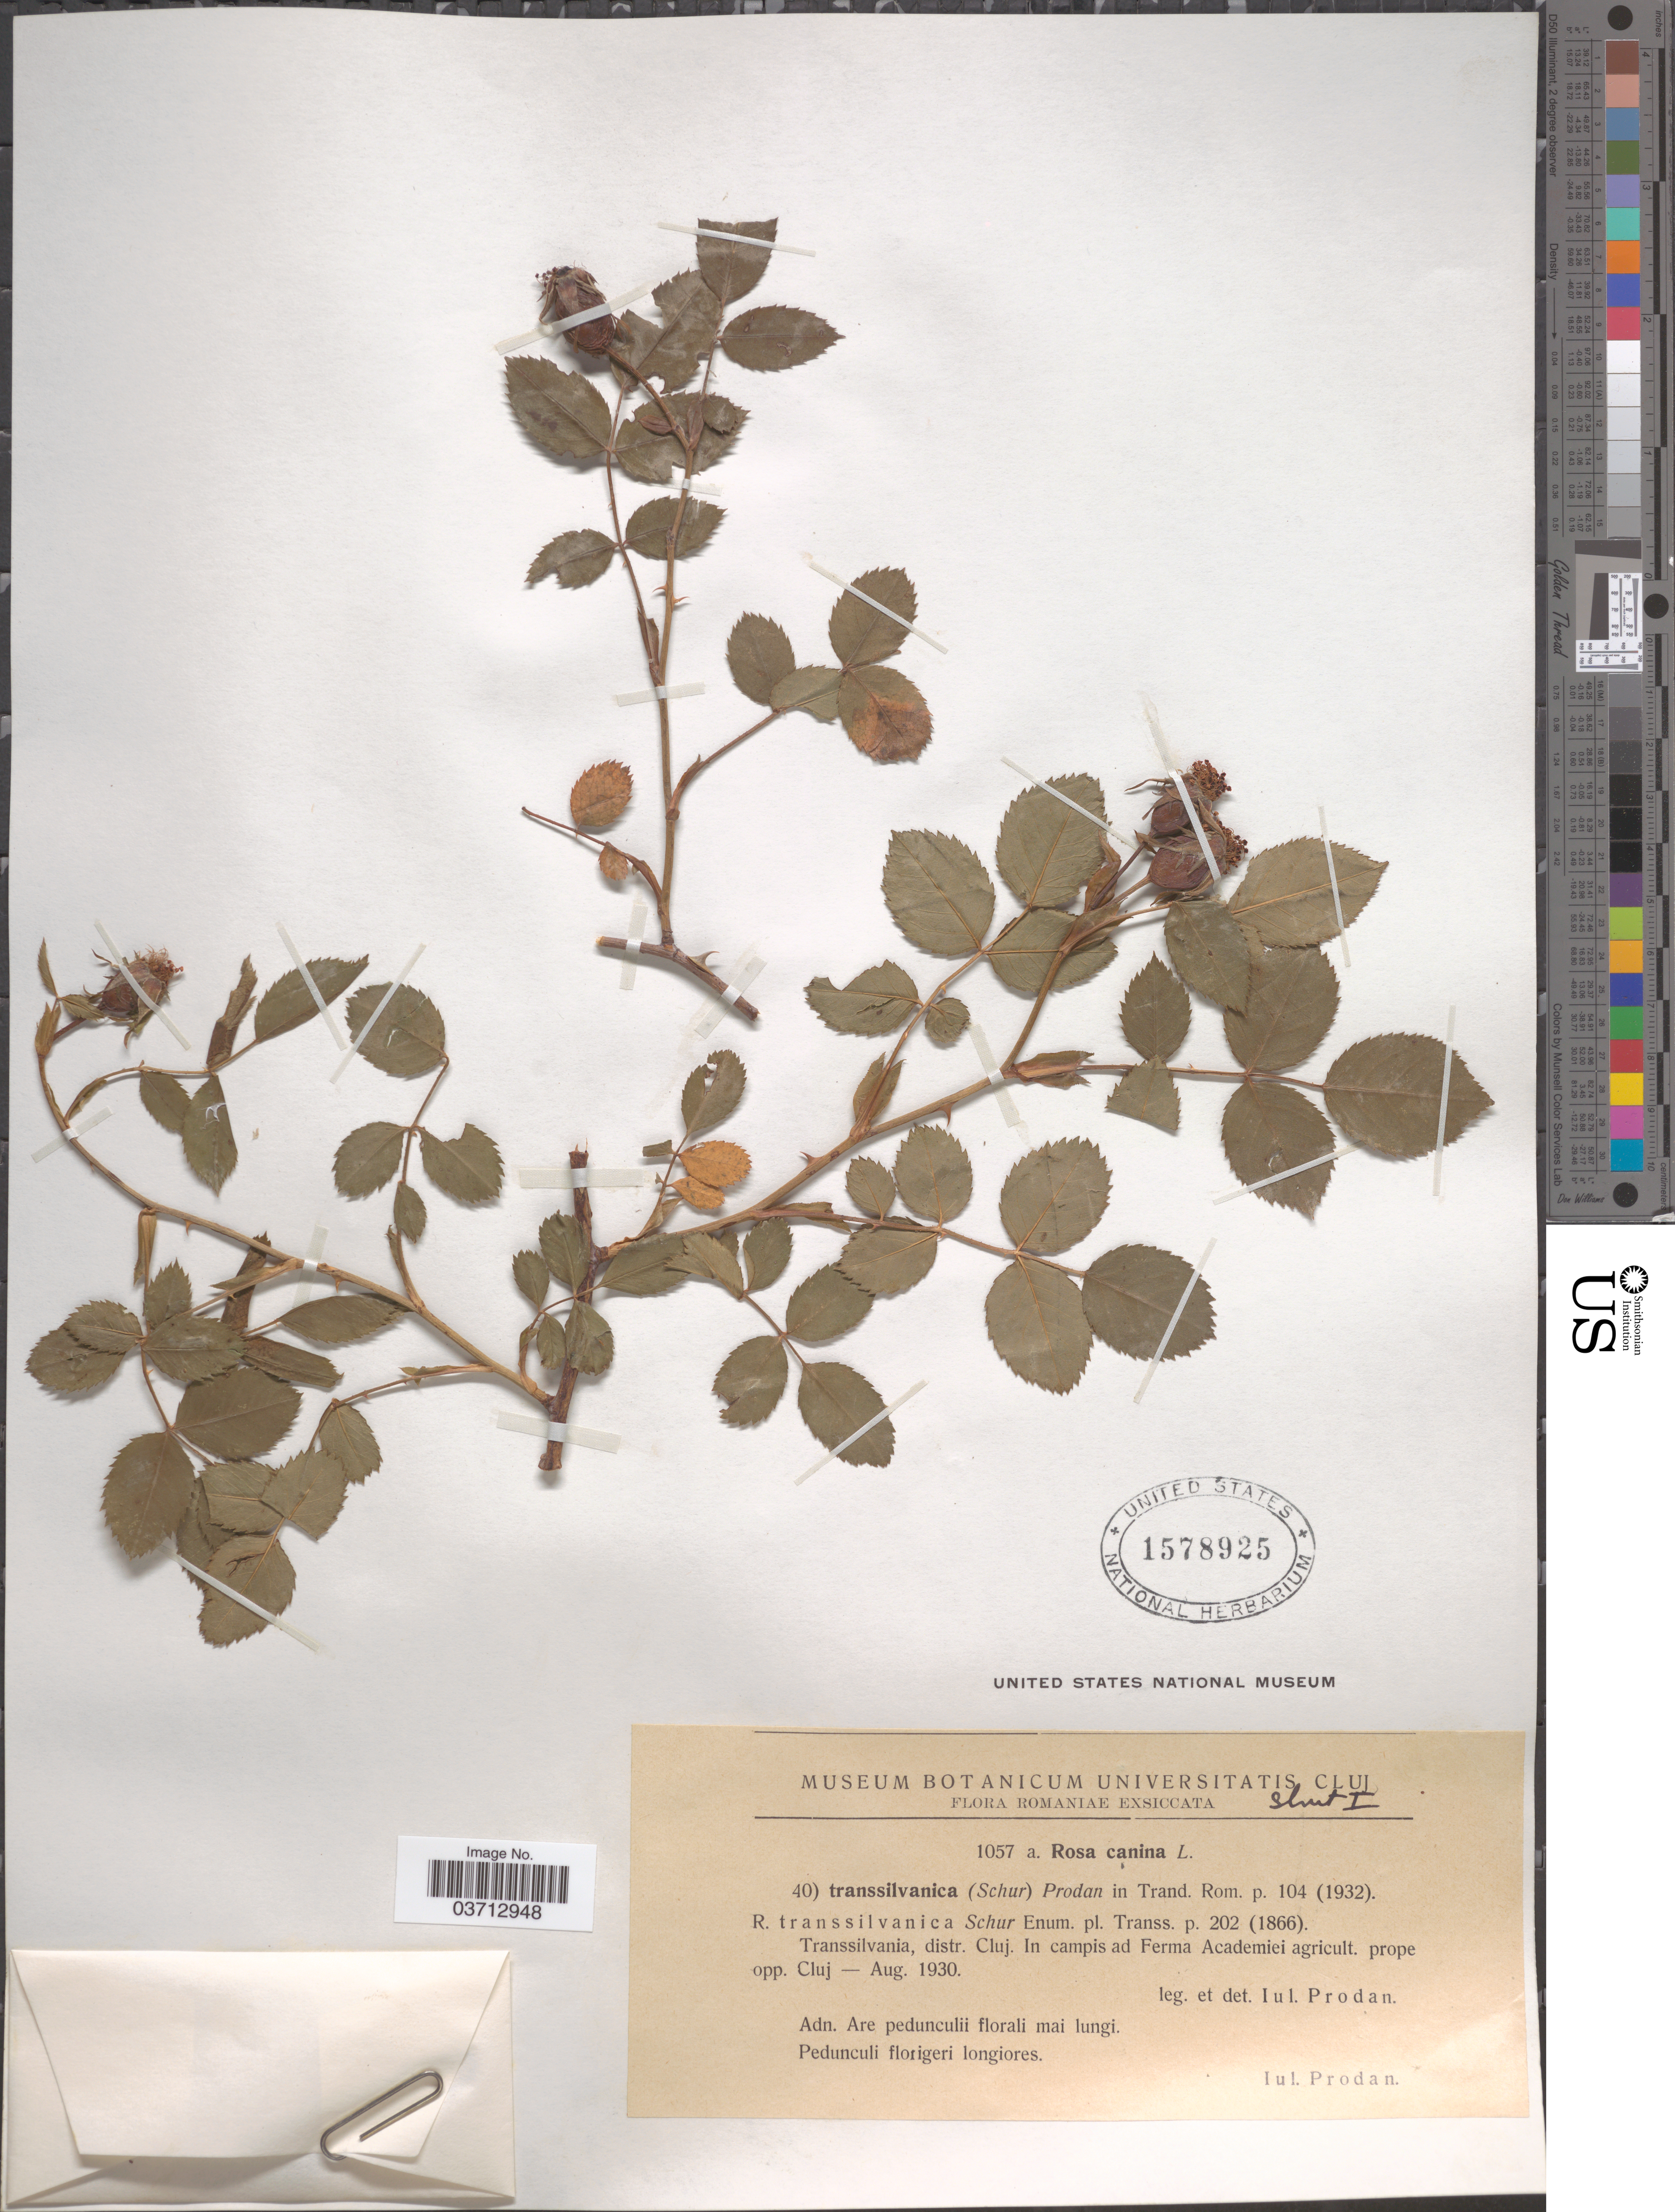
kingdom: Plantae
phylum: Tracheophyta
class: Magnoliopsida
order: Rosales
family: Rosaceae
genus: Rosa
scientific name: Rosa canina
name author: L.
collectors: J. Prodan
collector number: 1057a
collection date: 1930-08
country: Romania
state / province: Cluj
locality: Romaniae. Transsilvania, distr, Cluj. In campis ad Ferma Academiei agricult. prope opp. Cluj.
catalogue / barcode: US 1578925